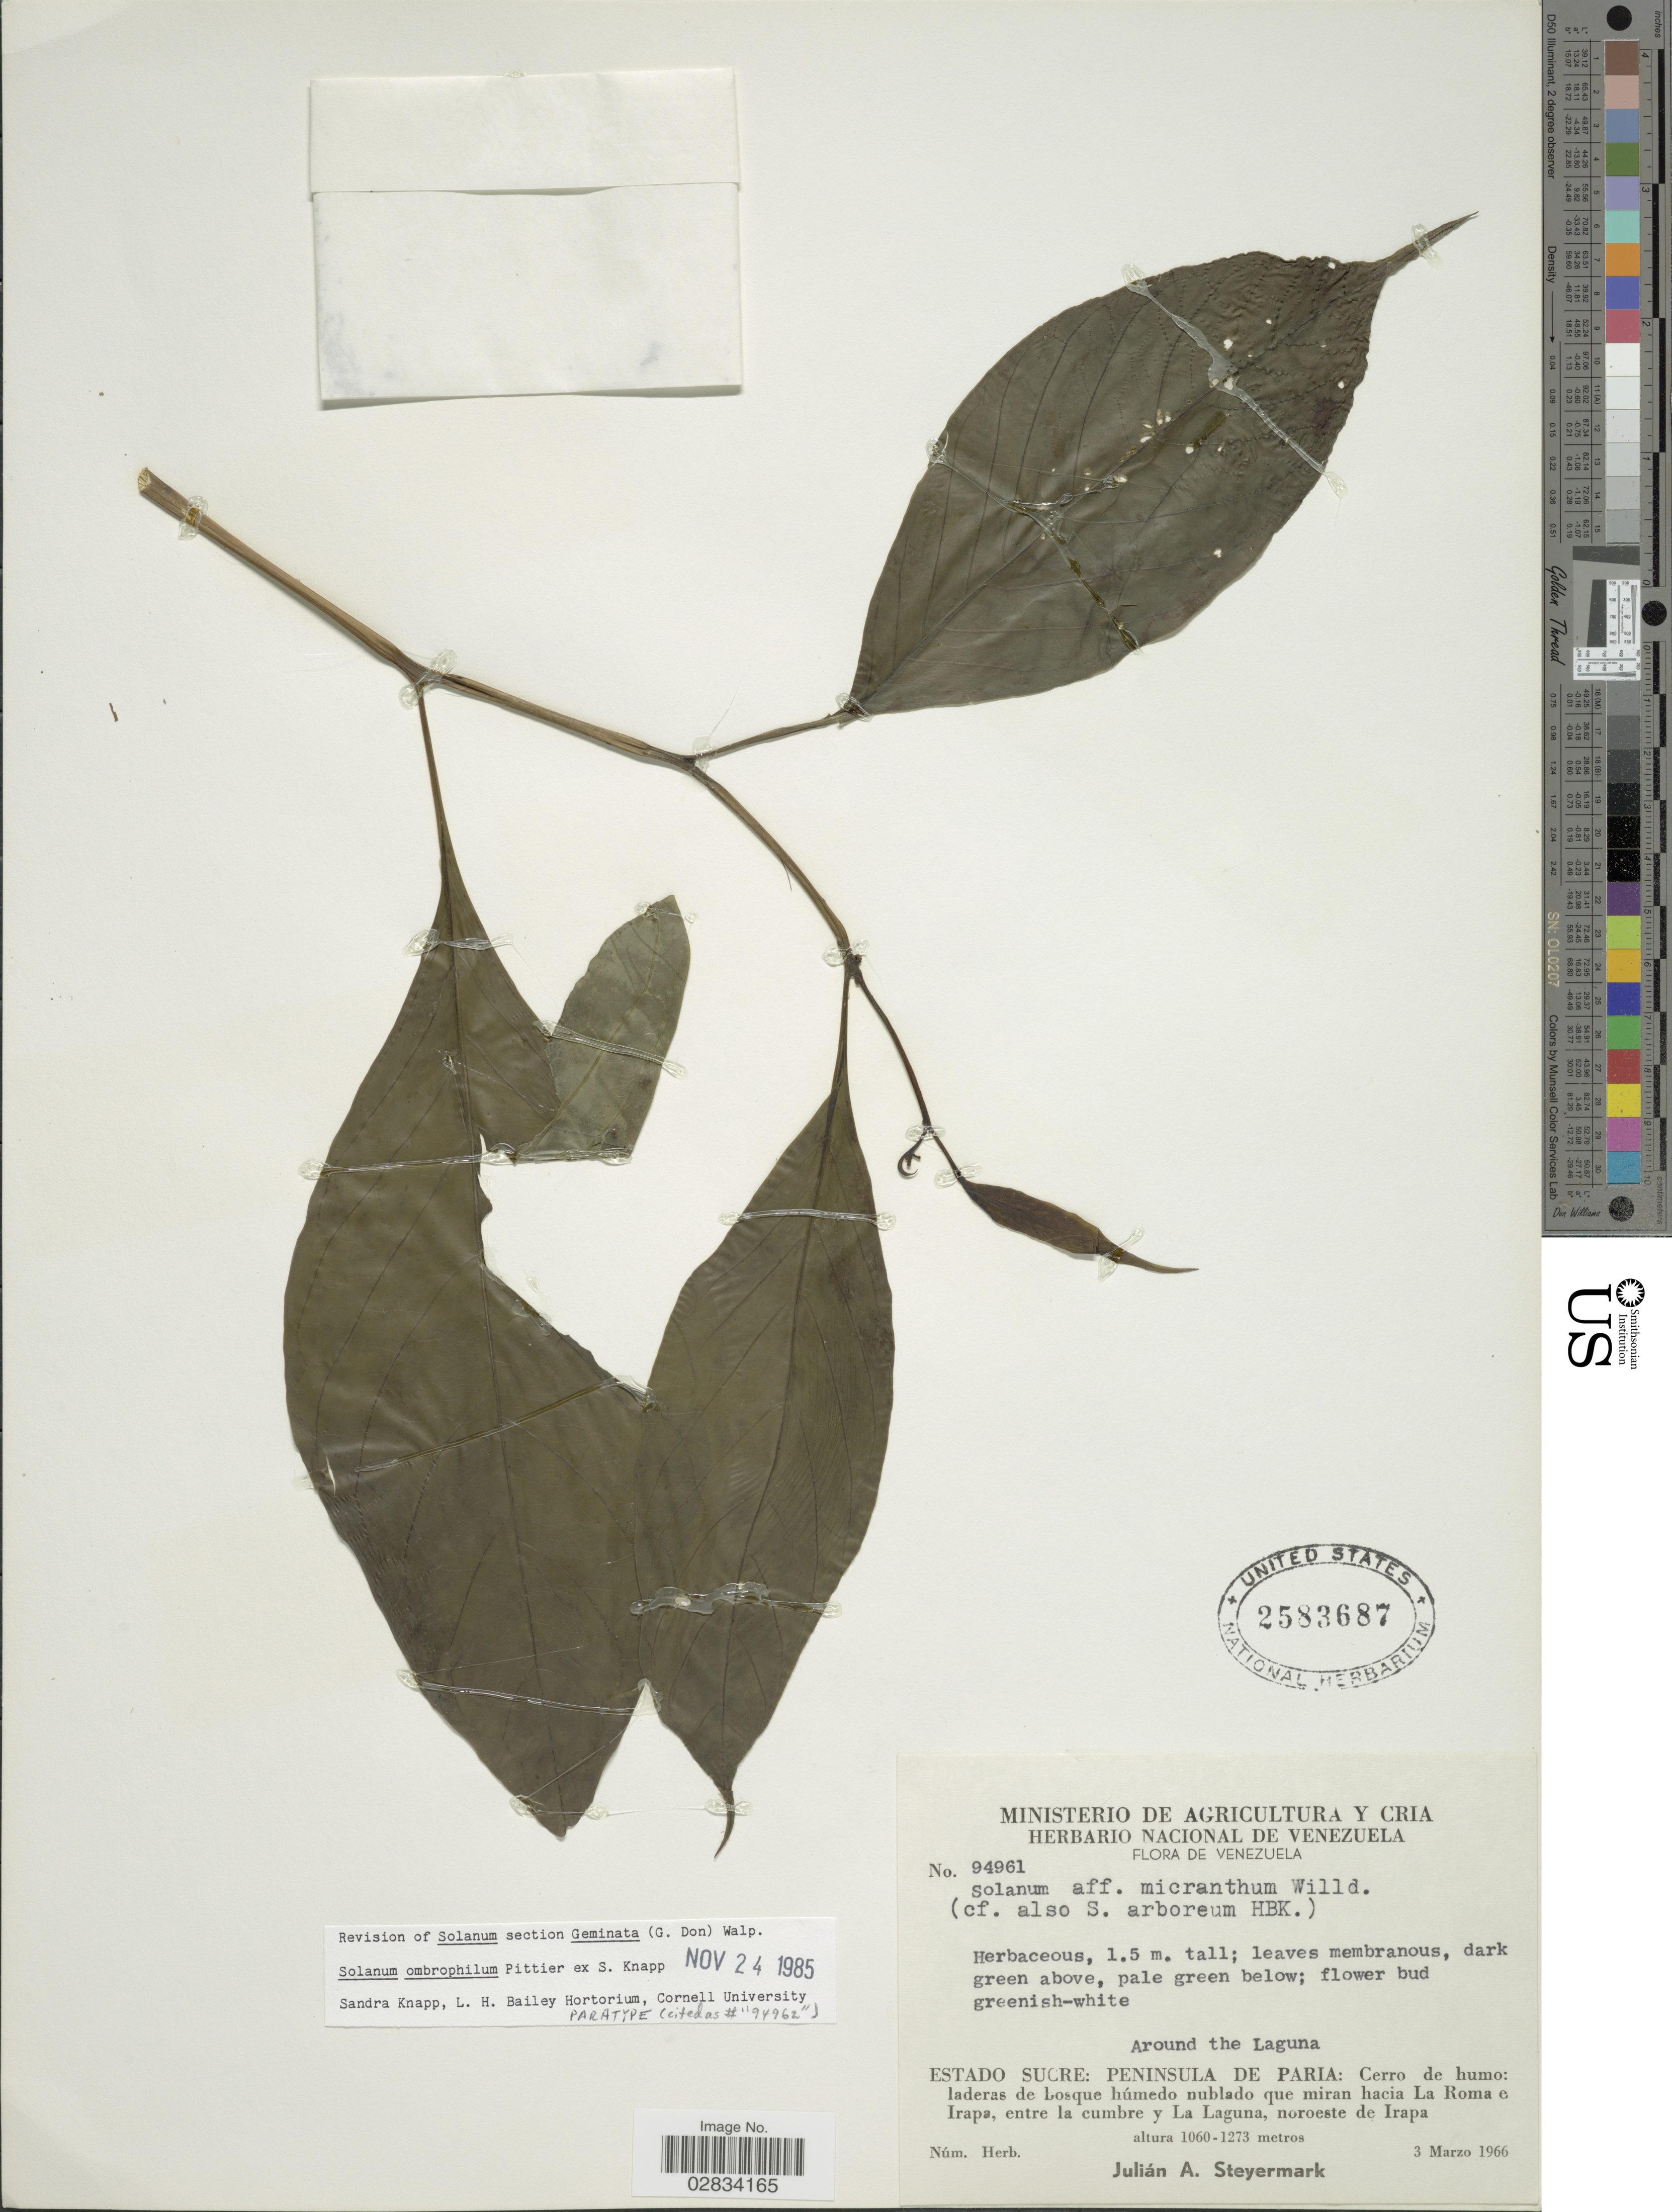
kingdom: Plantae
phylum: Tracheophyta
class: Magnoliopsida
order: Solanales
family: Solanaceae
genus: Solanum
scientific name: Solanum ombrophilum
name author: Pittier ex S. Knapp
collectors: J. Steyermark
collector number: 94961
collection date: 1966-03-03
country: Venezuela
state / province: Sucre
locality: Around the Laguna, Peninsula de Paria, Cerro de humo, laderas de bosque húmedo nublado que miran hacia La Roma e Irapa, entre la cumbre y La Laguna, noroeste de Irapa.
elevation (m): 1060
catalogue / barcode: US 2583687